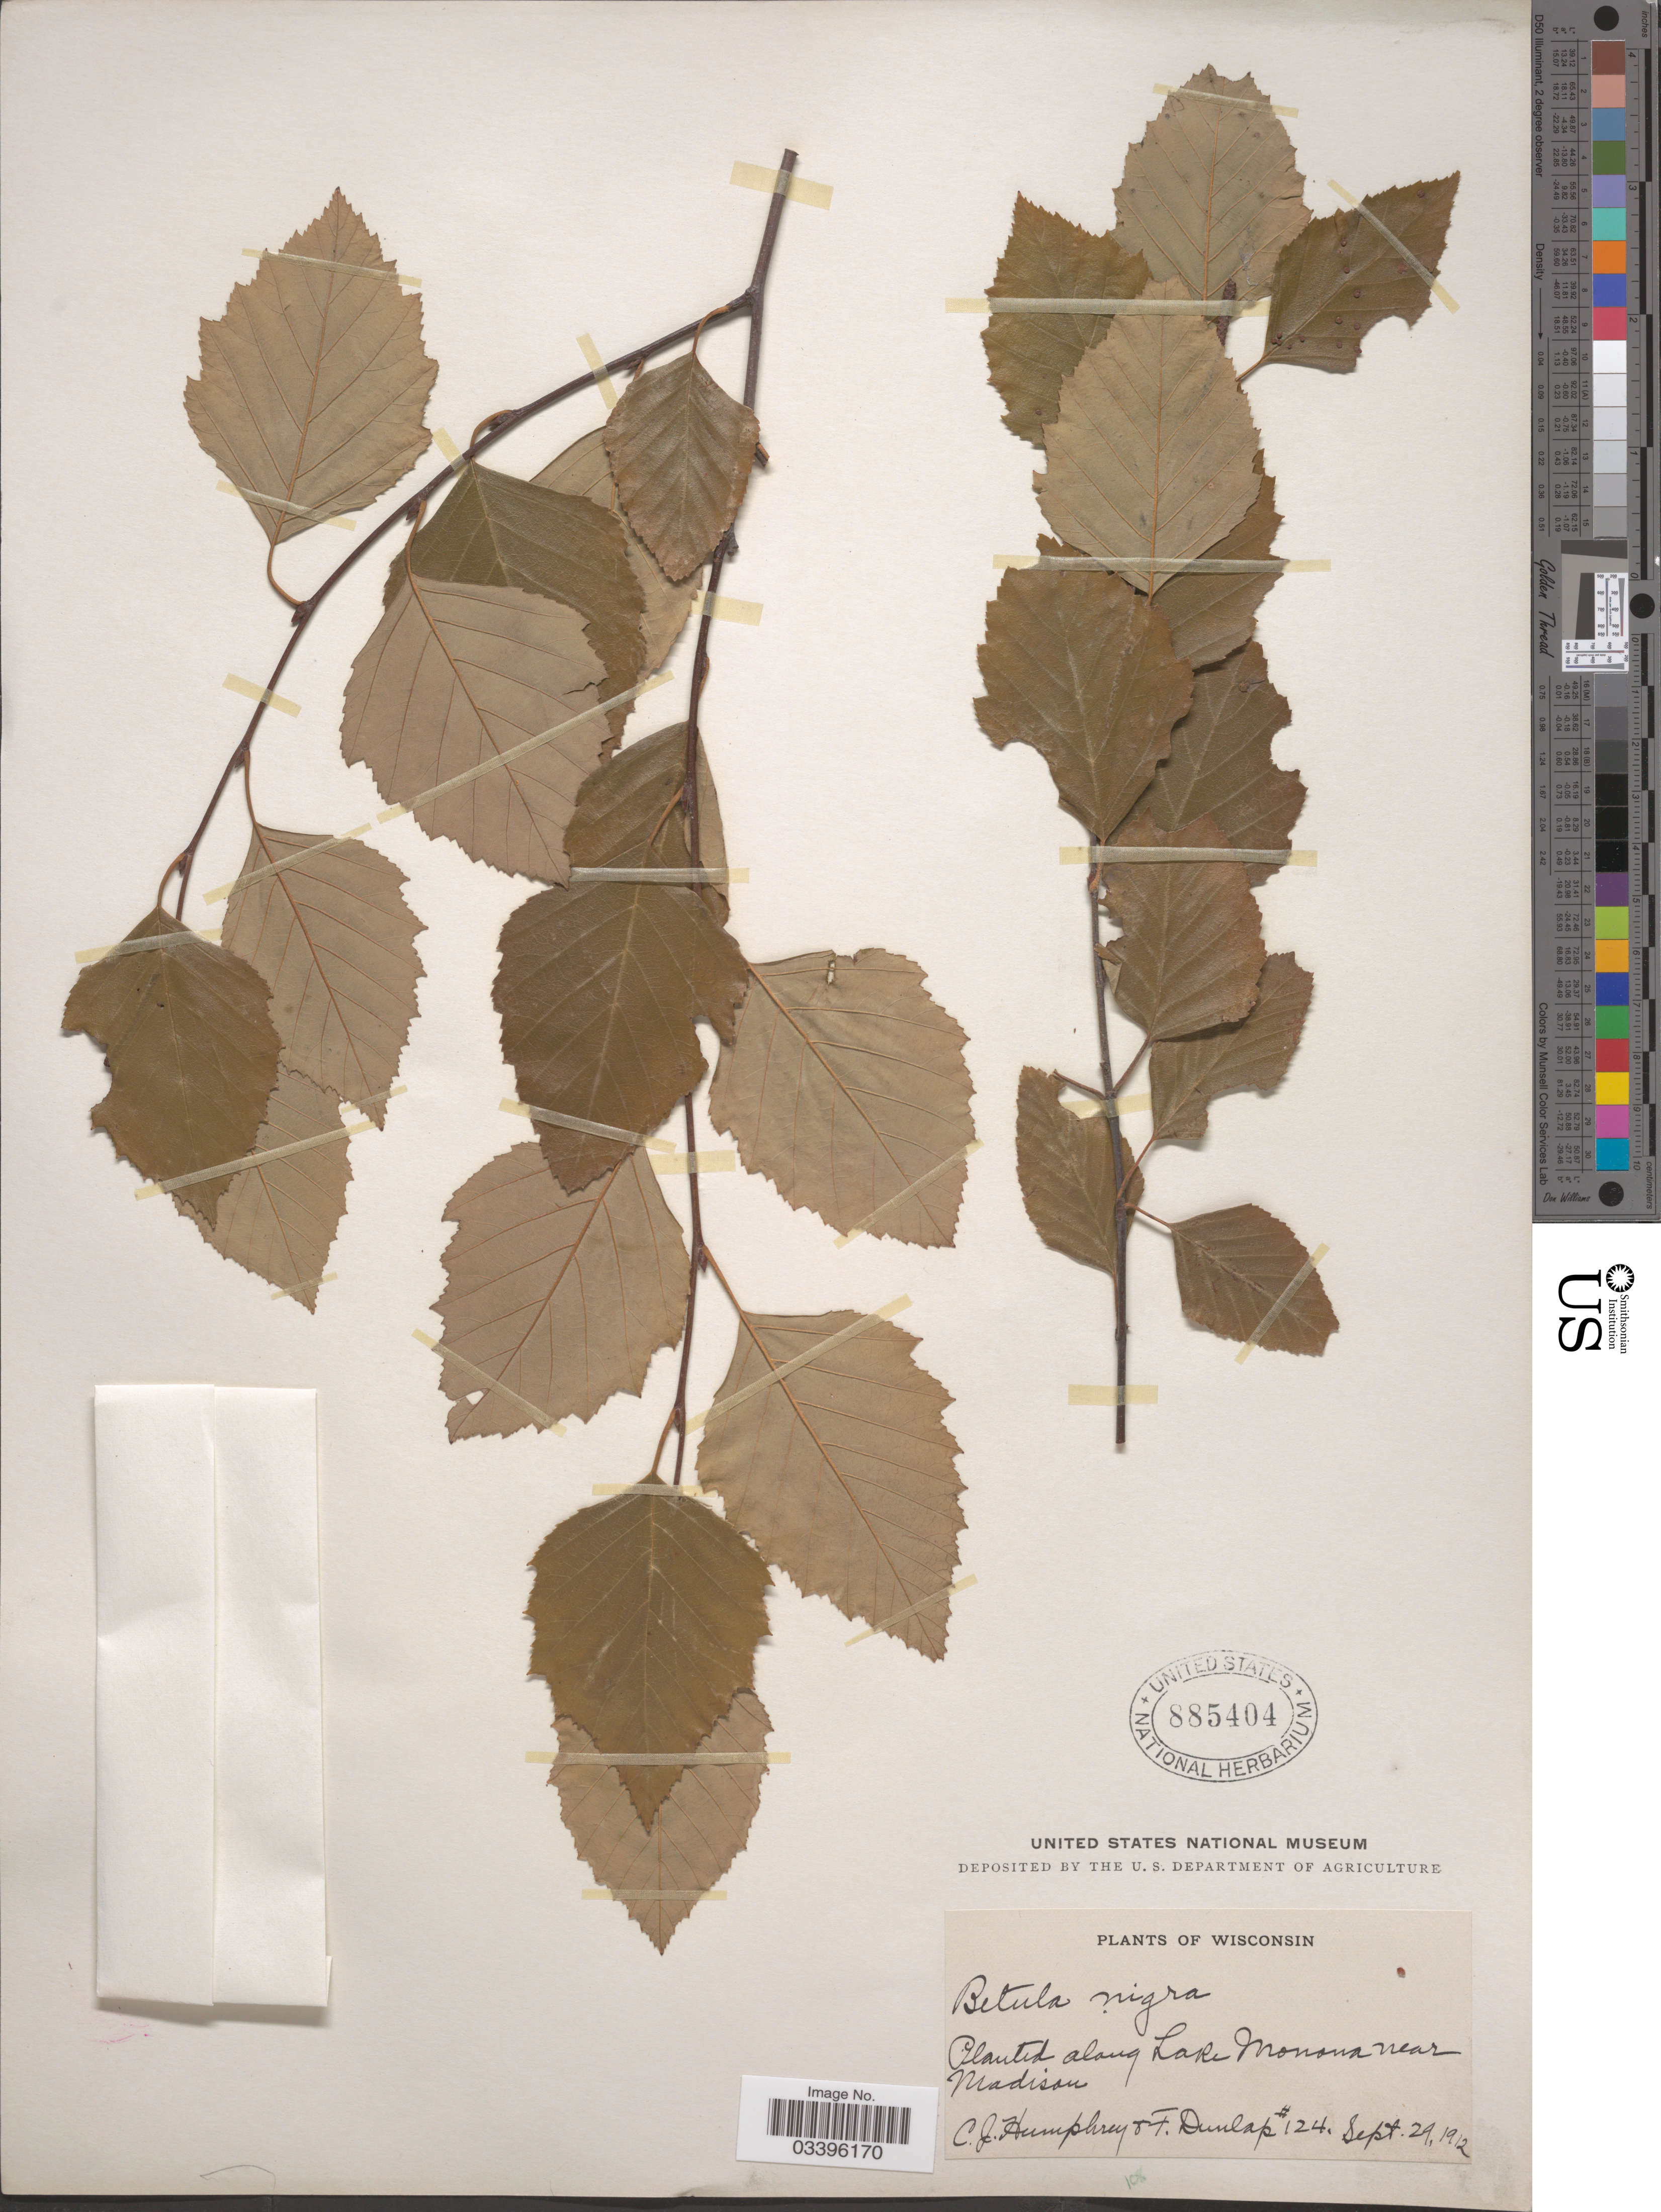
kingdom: Plantae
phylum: Tracheophyta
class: Magnoliopsida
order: Fagales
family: Betulaceae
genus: Betula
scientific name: Betula nigra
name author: L.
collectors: C. Humphrey & F. Dunlap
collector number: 124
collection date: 1912-09-29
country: United States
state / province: Wisconsin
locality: Planted along Lake Monona near Madison.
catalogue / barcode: US 885404